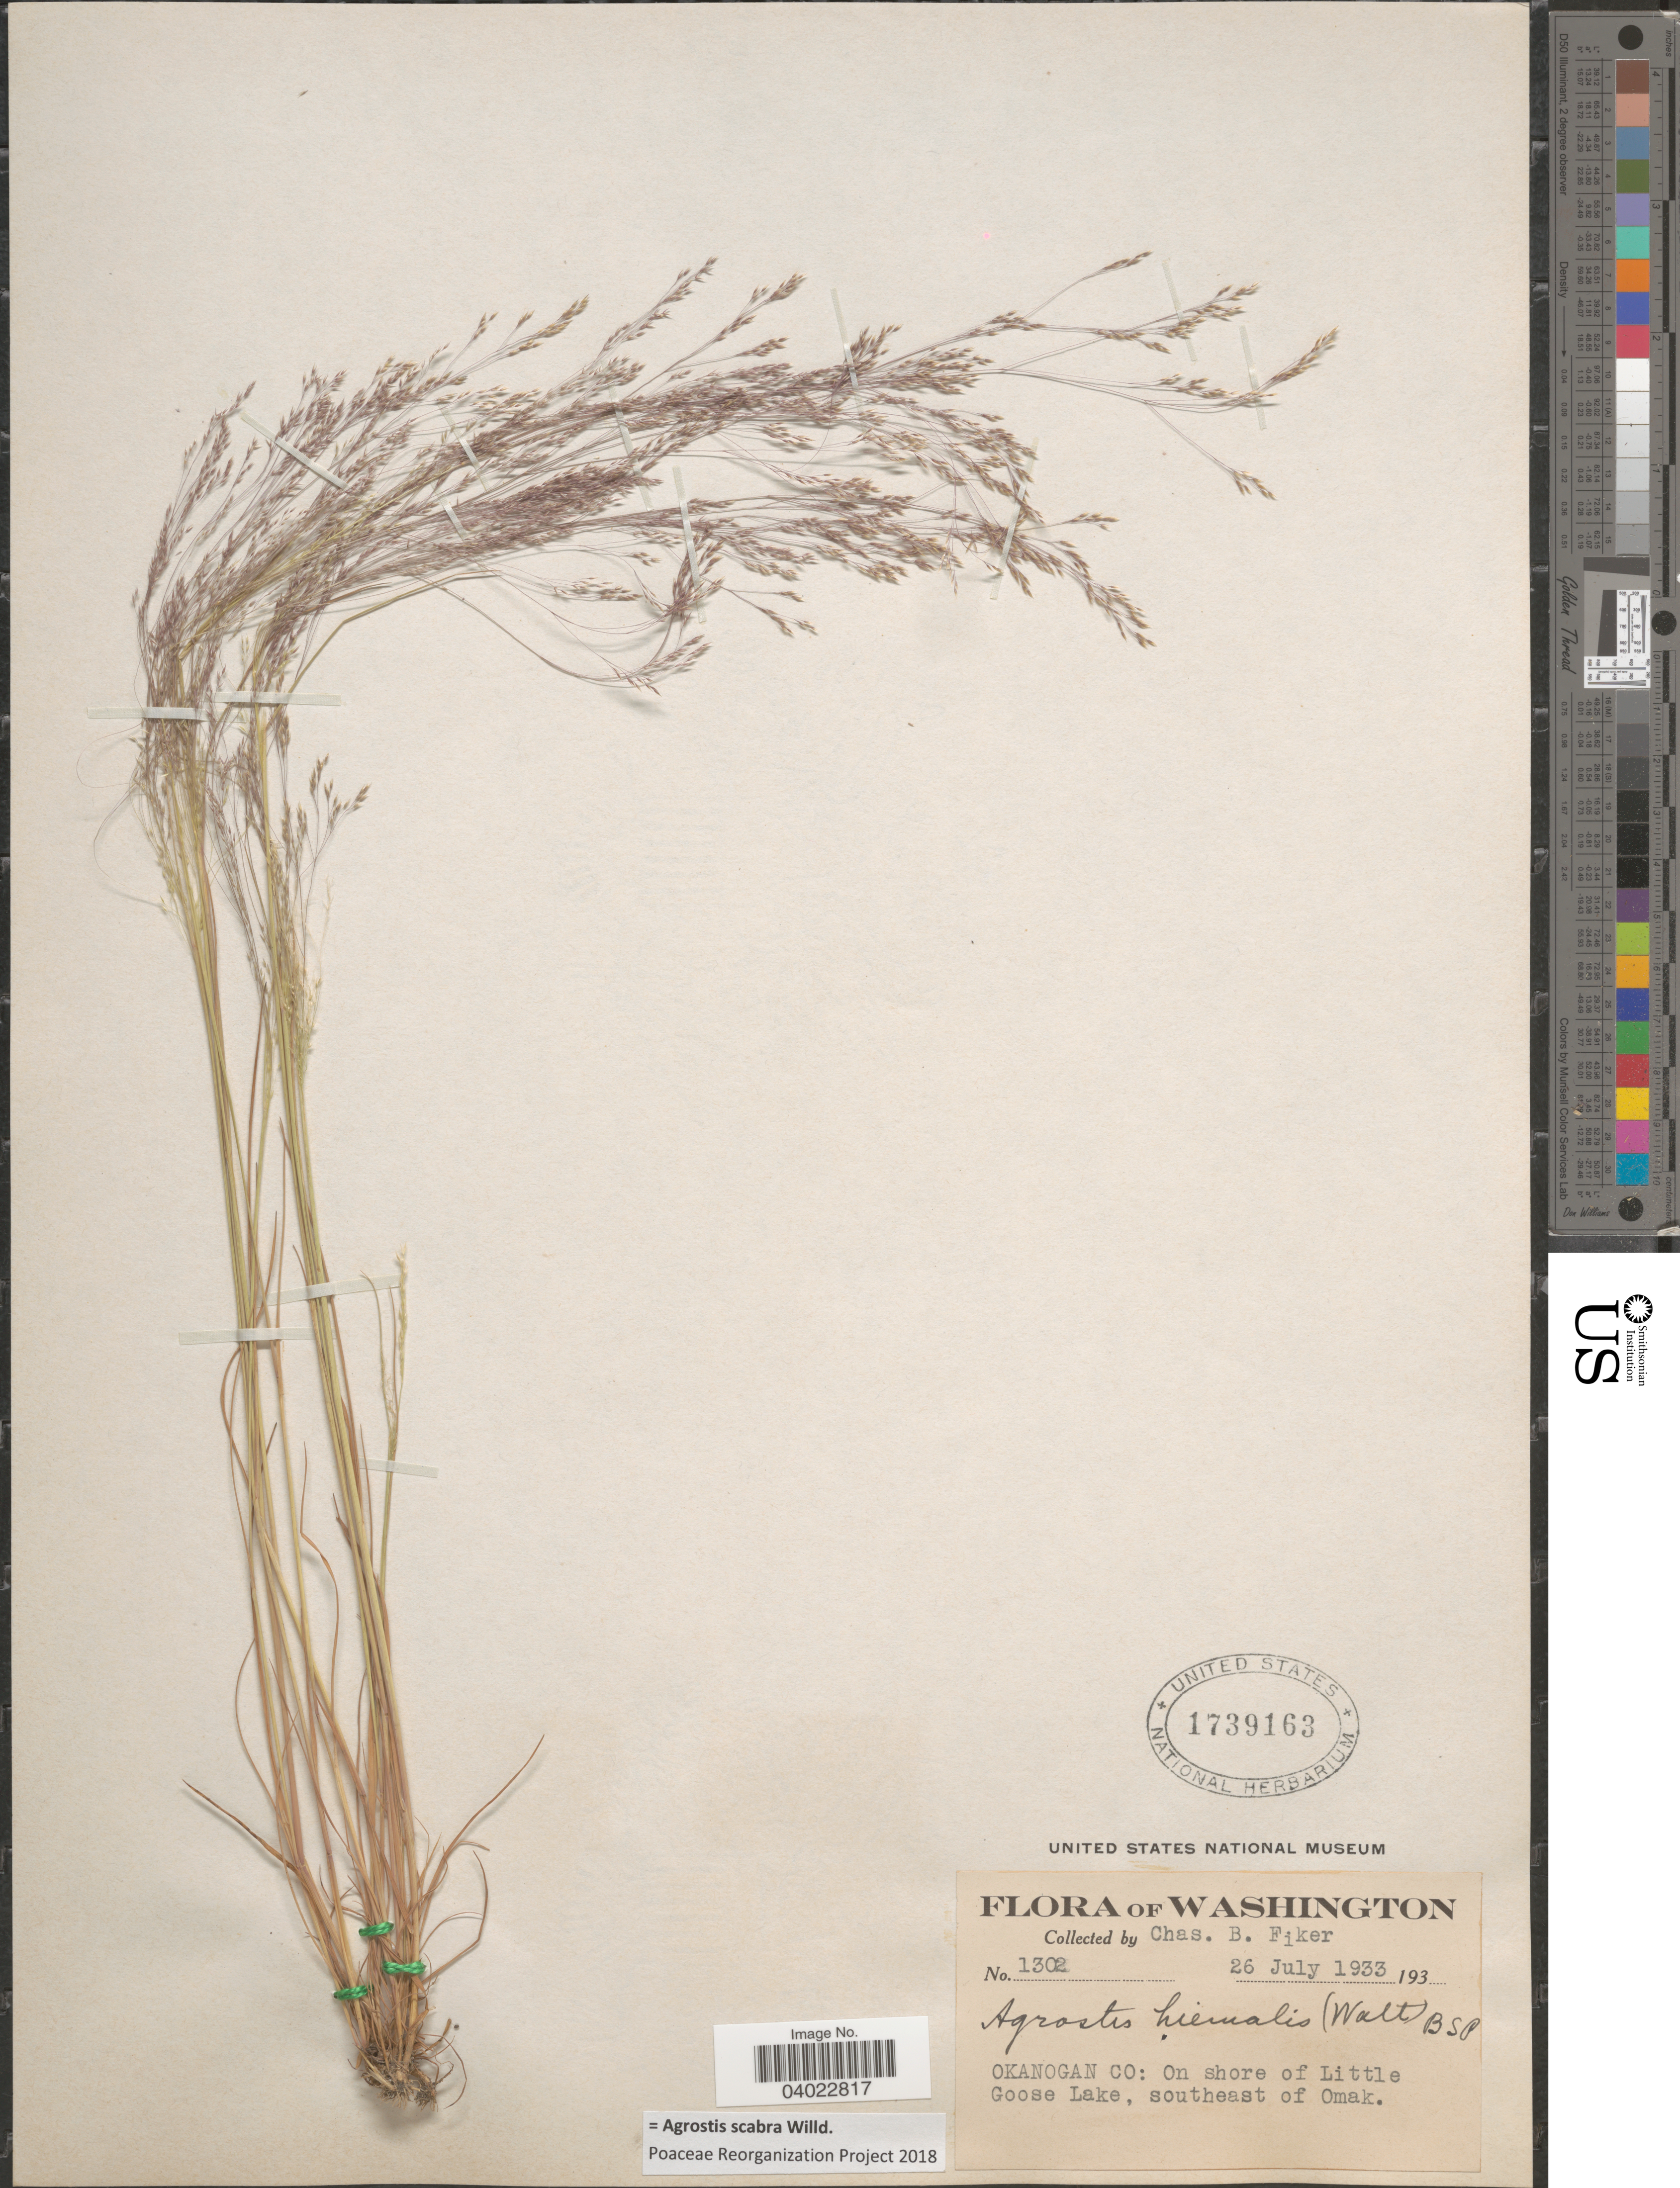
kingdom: Plantae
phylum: Tracheophyta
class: Liliopsida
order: Poales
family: Poaceae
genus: Agrostis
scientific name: Agrostis scabra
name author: Willd.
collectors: C. Fiker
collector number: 1302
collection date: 1933-07-26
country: United States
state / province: Washington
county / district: Okanogan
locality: Okanogan Co: On shore of Little Goose Lake, southeast of Omak.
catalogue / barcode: US 1739163